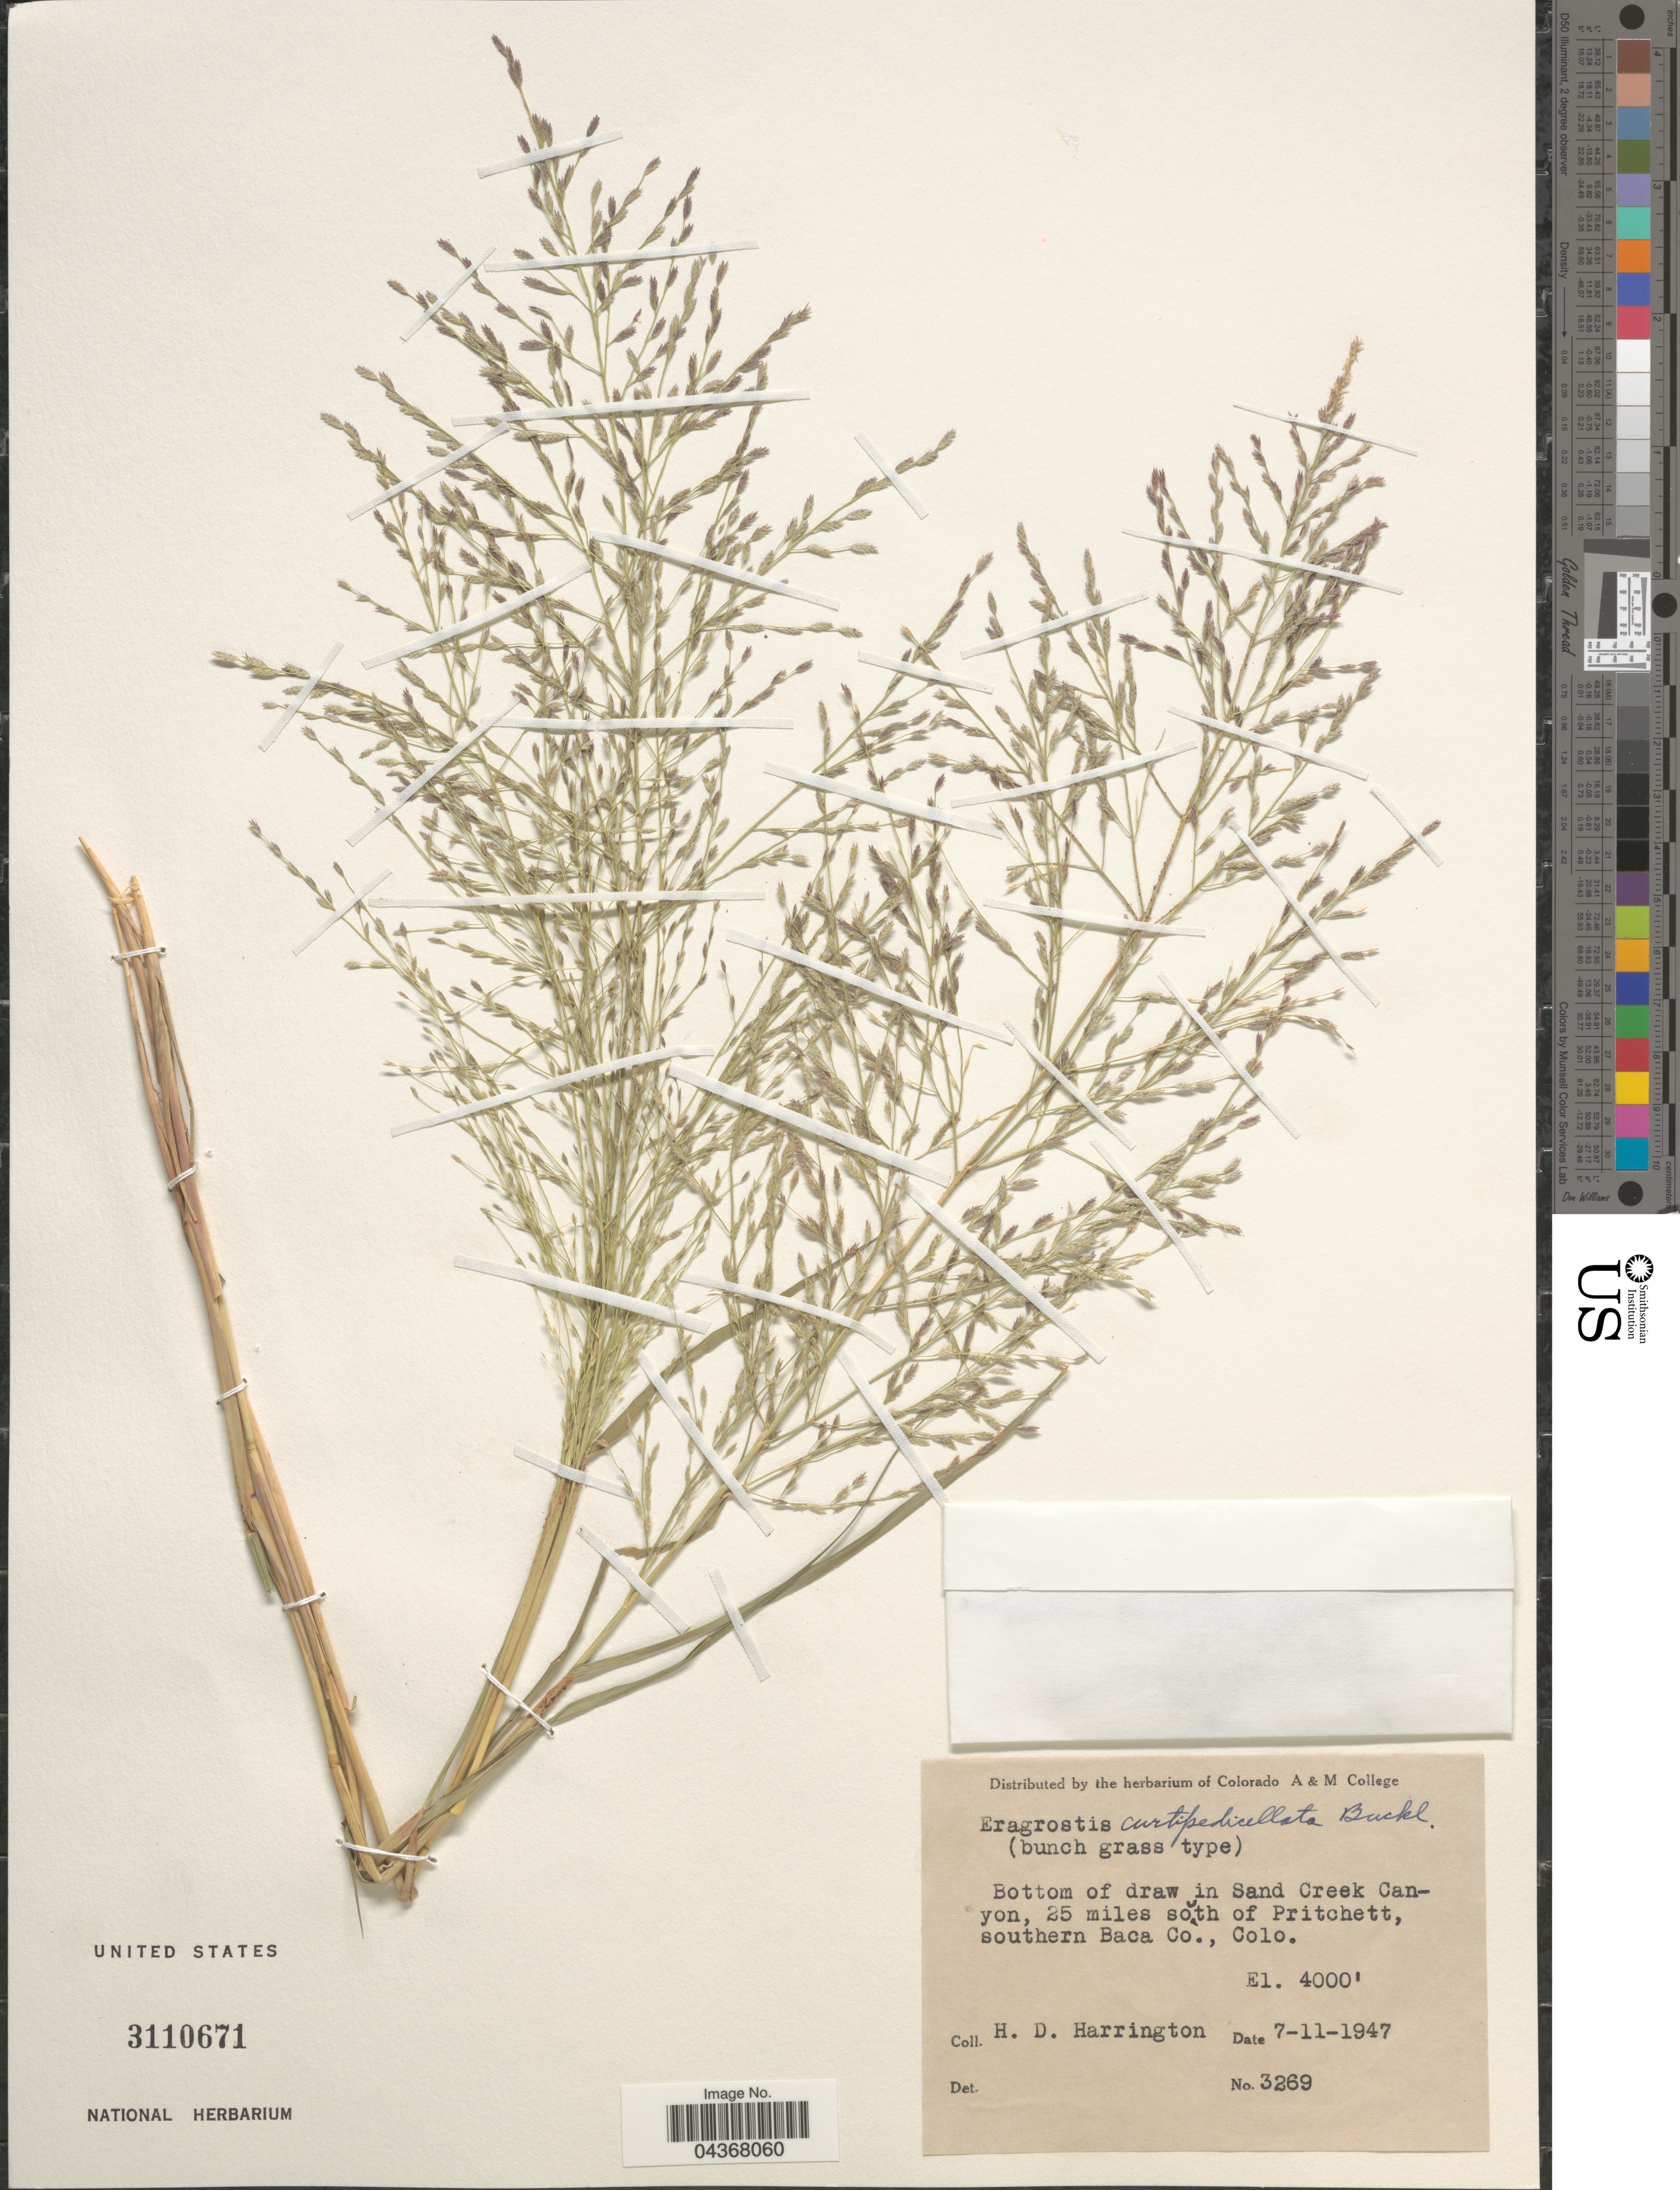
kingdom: Plantae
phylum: Tracheophyta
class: Liliopsida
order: Poales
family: Poaceae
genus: Eragrostis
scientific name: Eragrostis curtipedicellata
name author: Buckley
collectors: H. Harrington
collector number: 3269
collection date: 1947-11-07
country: United States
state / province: Colorado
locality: Bottom of draw in Sand Creek Canyon, 25 miles south of Pritchett, southern Baca Co.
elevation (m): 1219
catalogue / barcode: US 3110671